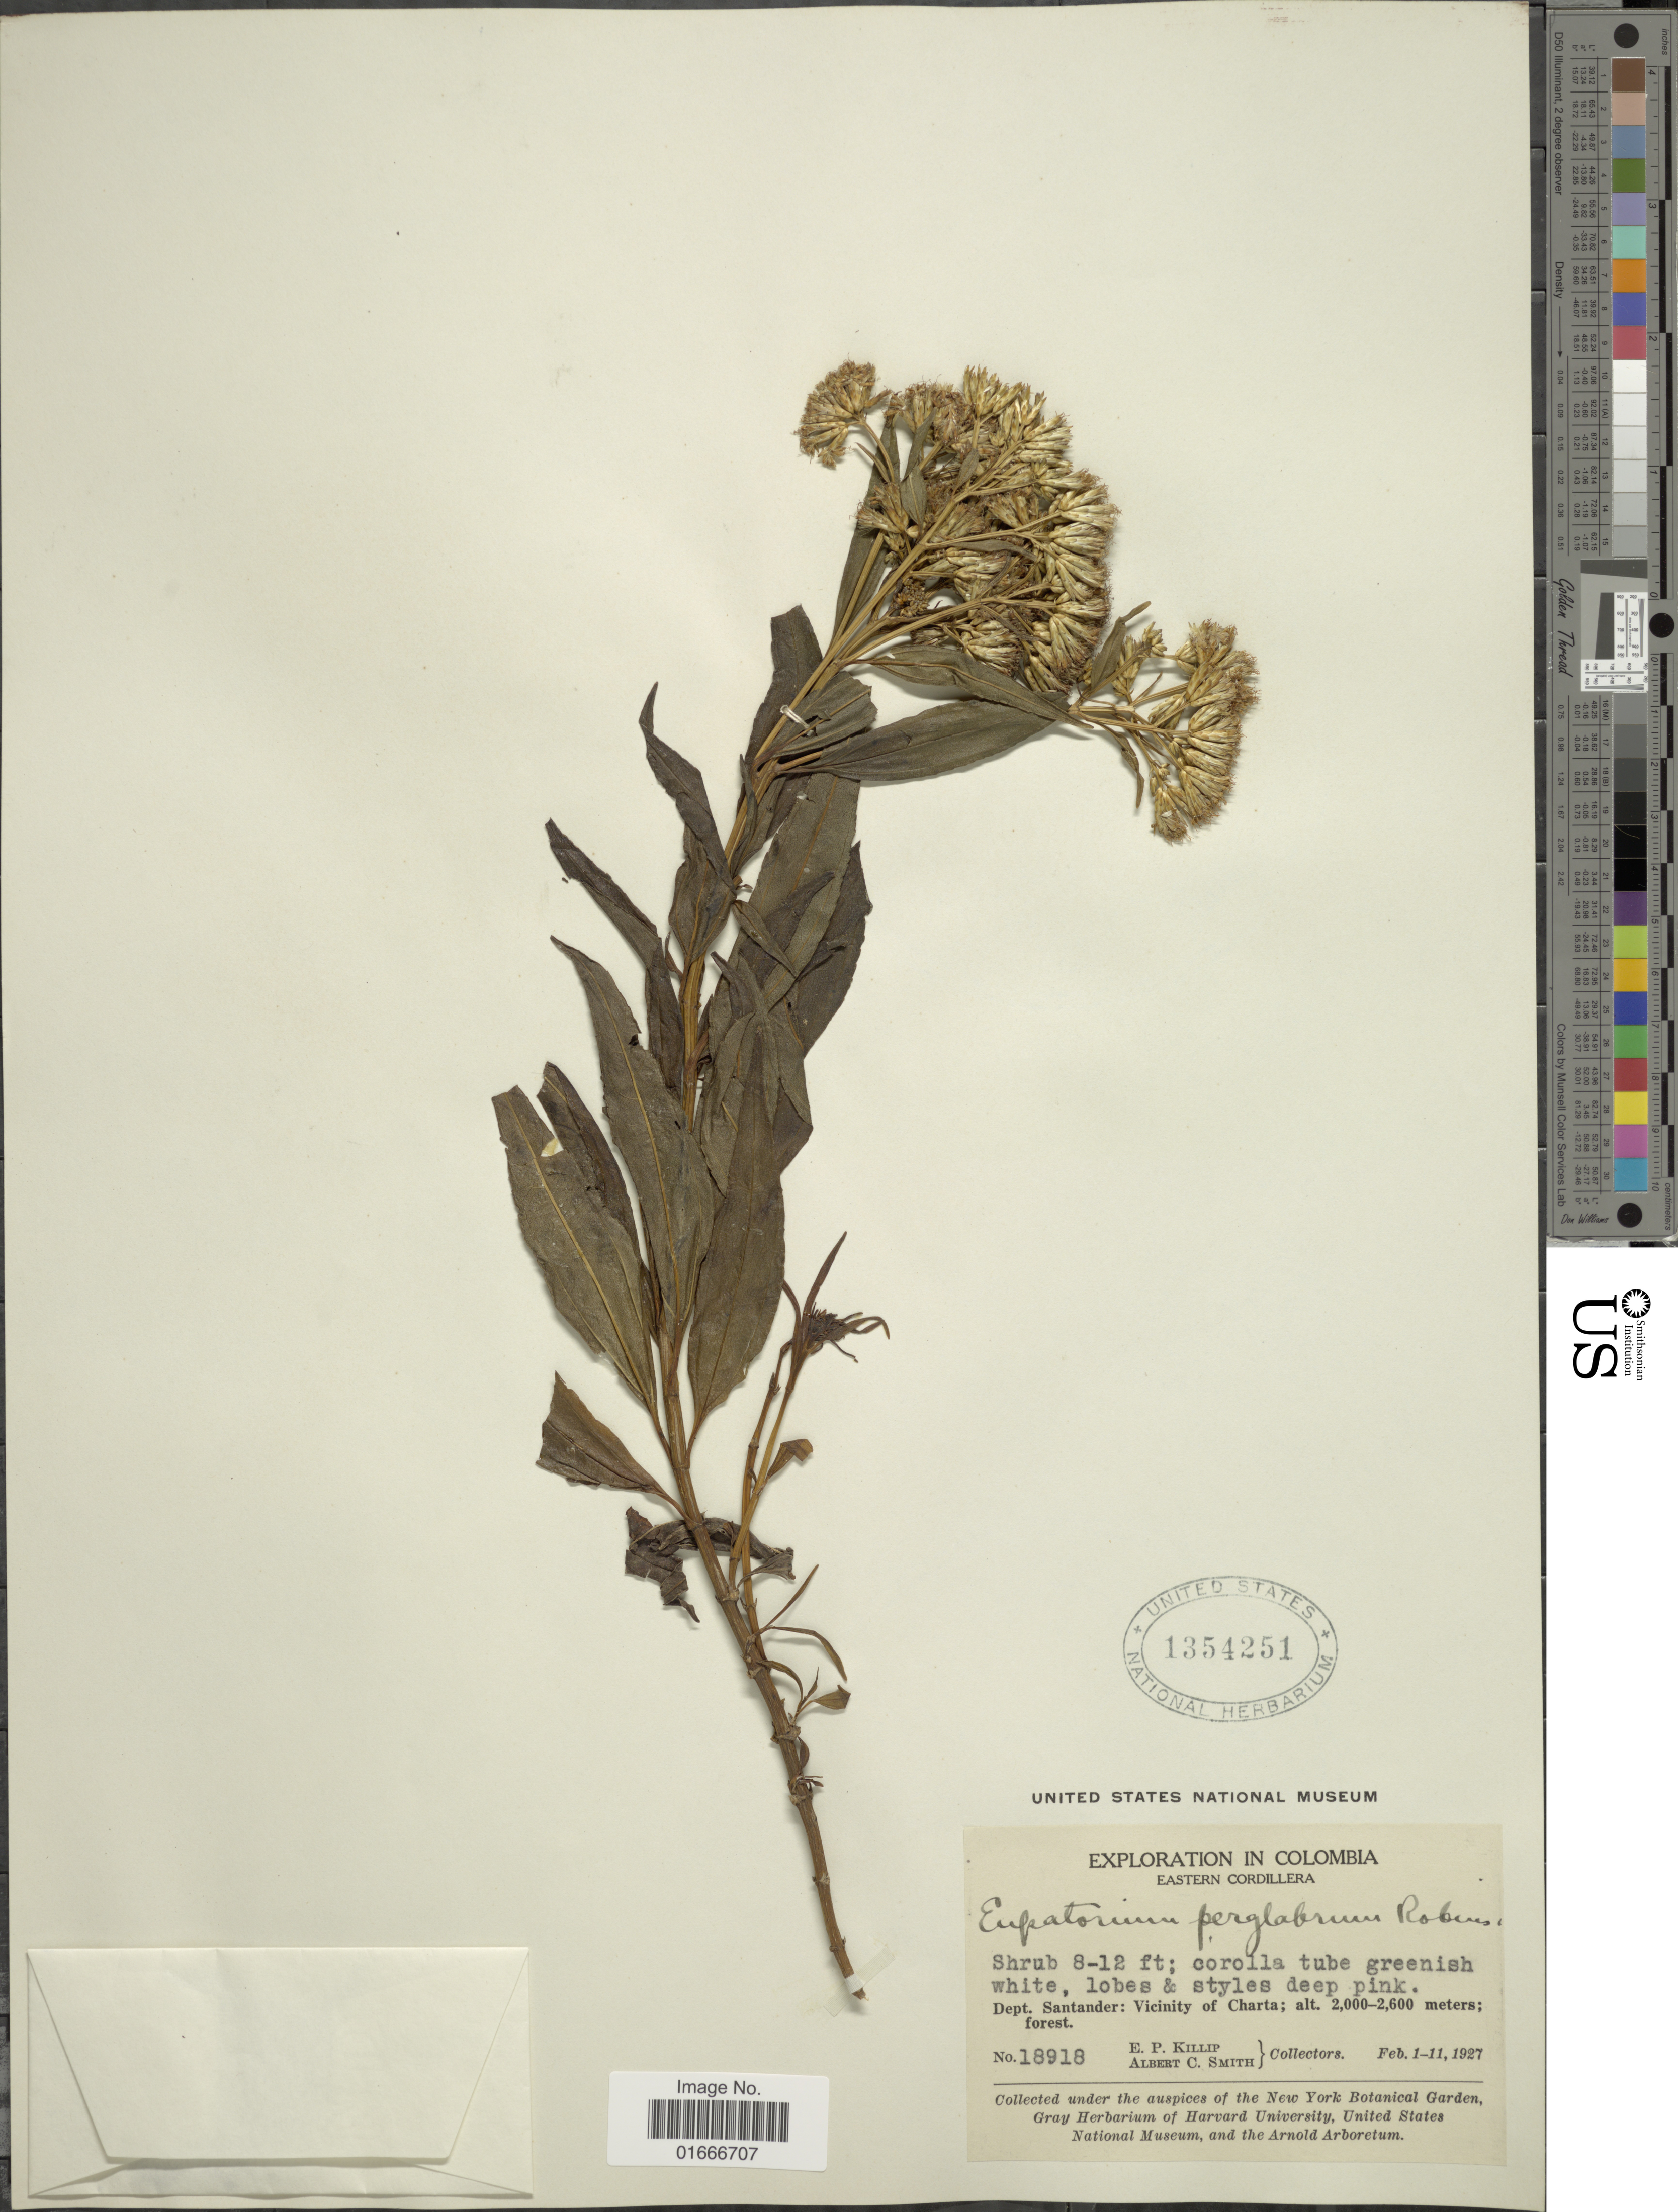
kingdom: Plantae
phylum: Tracheophyta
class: Magnoliopsida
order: Asterales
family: Asteraceae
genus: Chromolaena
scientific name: Chromolaena perglabra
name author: (B.L. Rob.) R.M. King & H. Rob.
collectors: E. P. Killip & A. C. Smith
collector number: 18918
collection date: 1927-02-01/1927-02-11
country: Colombia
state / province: Santander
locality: Eastern Cordillera, Vicinity of Charta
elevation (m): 2000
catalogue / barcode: US 1354251